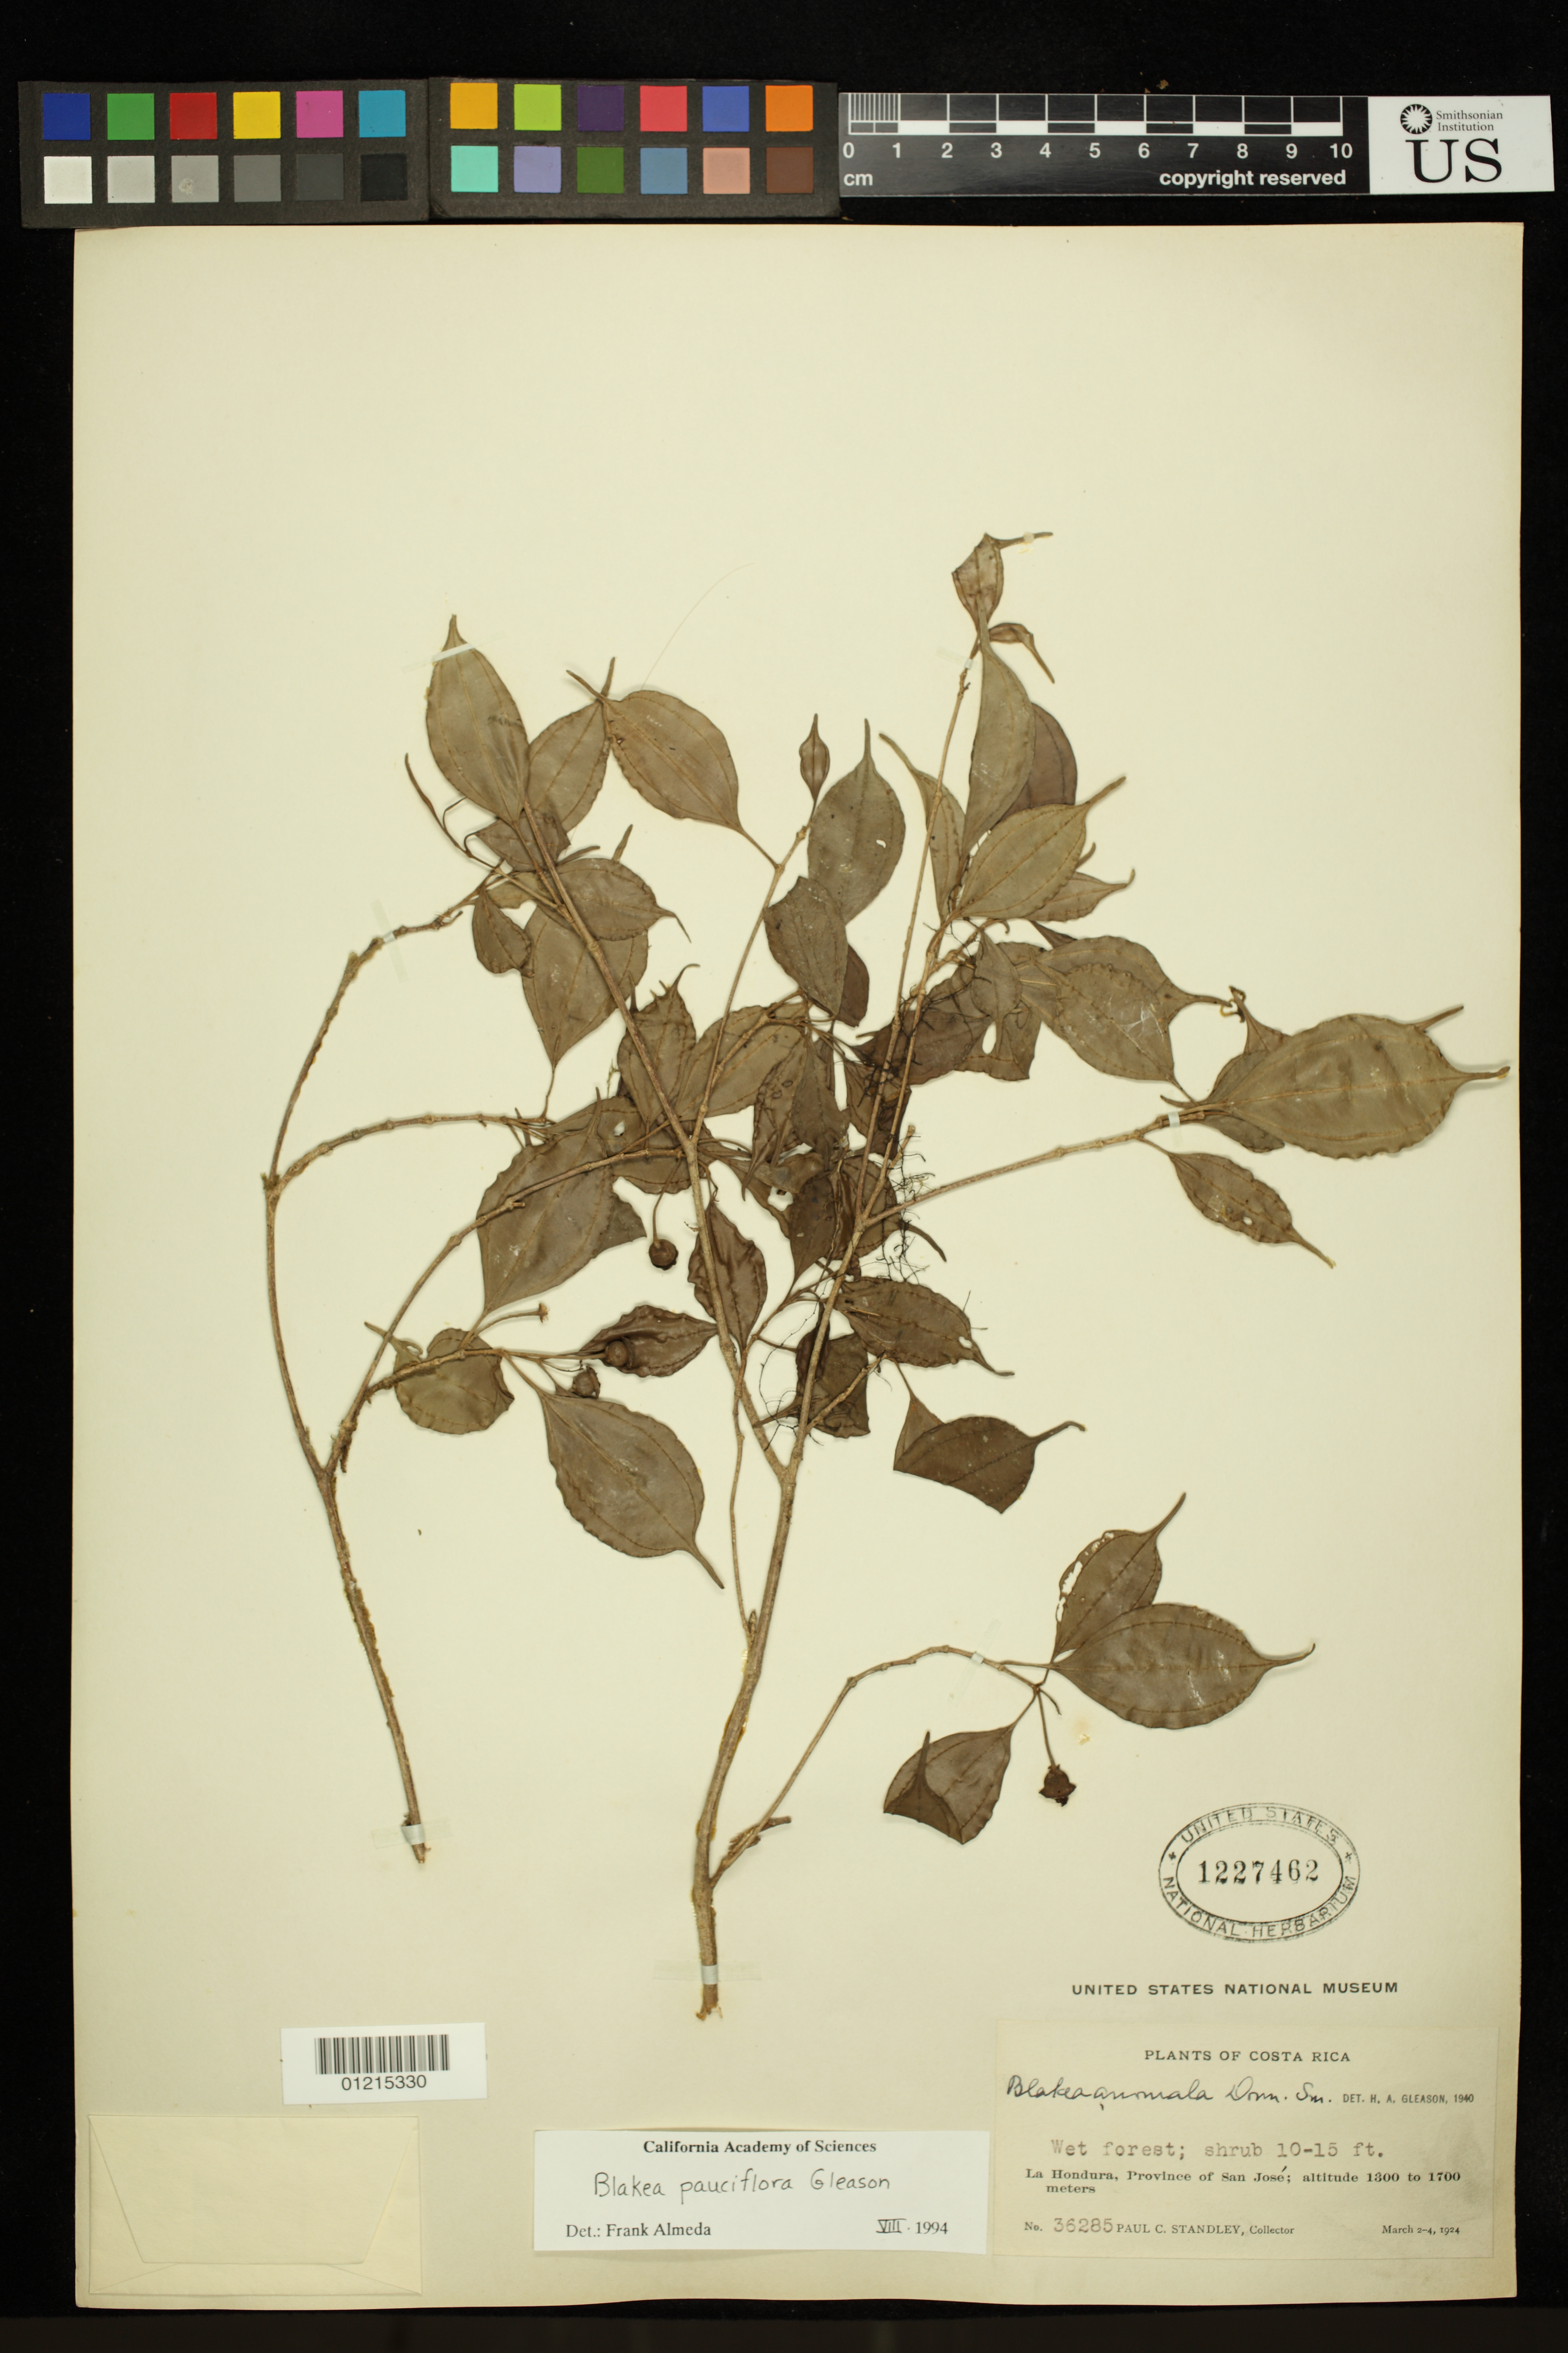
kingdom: Plantae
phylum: Tracheophyta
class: Magnoliopsida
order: Myrtales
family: Melastomataceae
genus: Blakea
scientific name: Blakea pauciflora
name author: Gleason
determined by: Almeda, F.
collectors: P. C. Standley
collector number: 36285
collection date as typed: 2-4 Mar 1924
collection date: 1924-03-02/1924-03-04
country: Costa Rica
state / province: San José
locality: La Hondura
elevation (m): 1300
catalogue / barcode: US 1227462